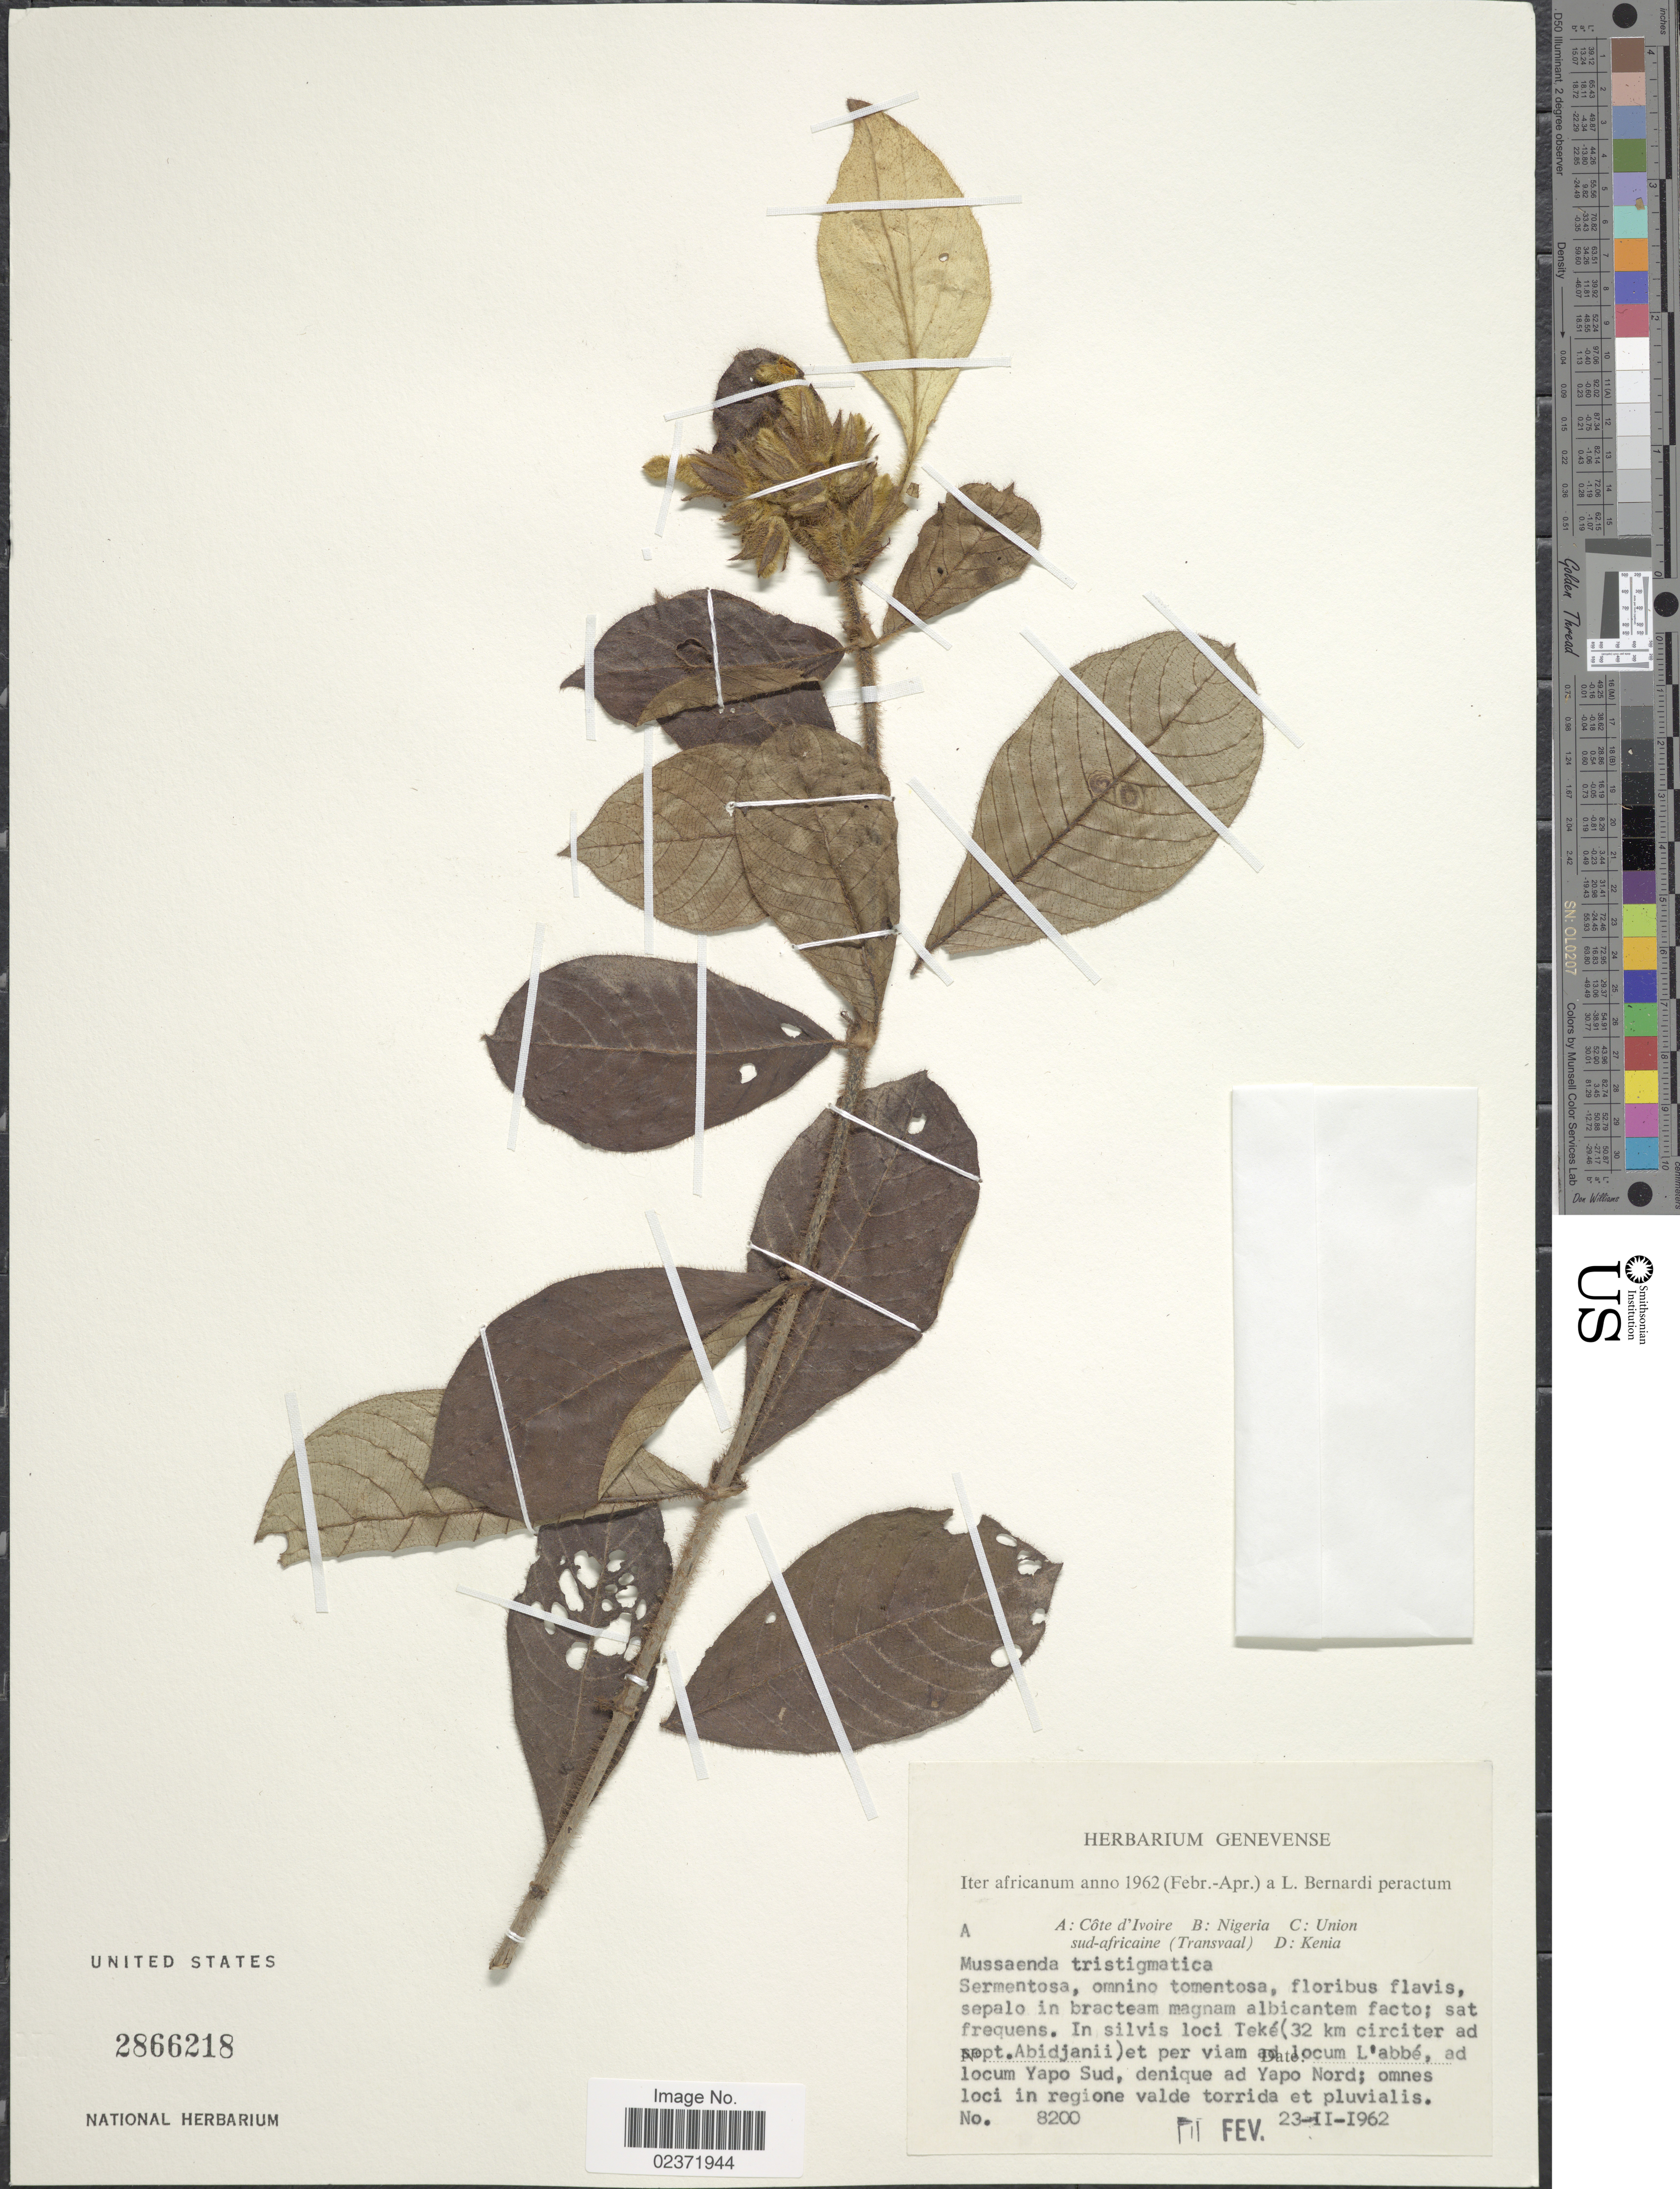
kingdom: Plantae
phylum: Tracheophyta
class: Magnoliopsida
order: Gentianales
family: Rubiaceae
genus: Mussaenda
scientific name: Mussaenda tristigmatica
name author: Cumm.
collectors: L. Bernardi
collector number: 8200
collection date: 1962-02-23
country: Ivory Coast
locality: Cote d'Ivore, In silvis loci Teke (32 km circiter ad sept. Abidjanii) et per viam ad locum L'abbe, ad locum Yapo Sud, denique and Yapo Nord; omnes loci in regione valde torrida et pluvialis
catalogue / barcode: US 2866218